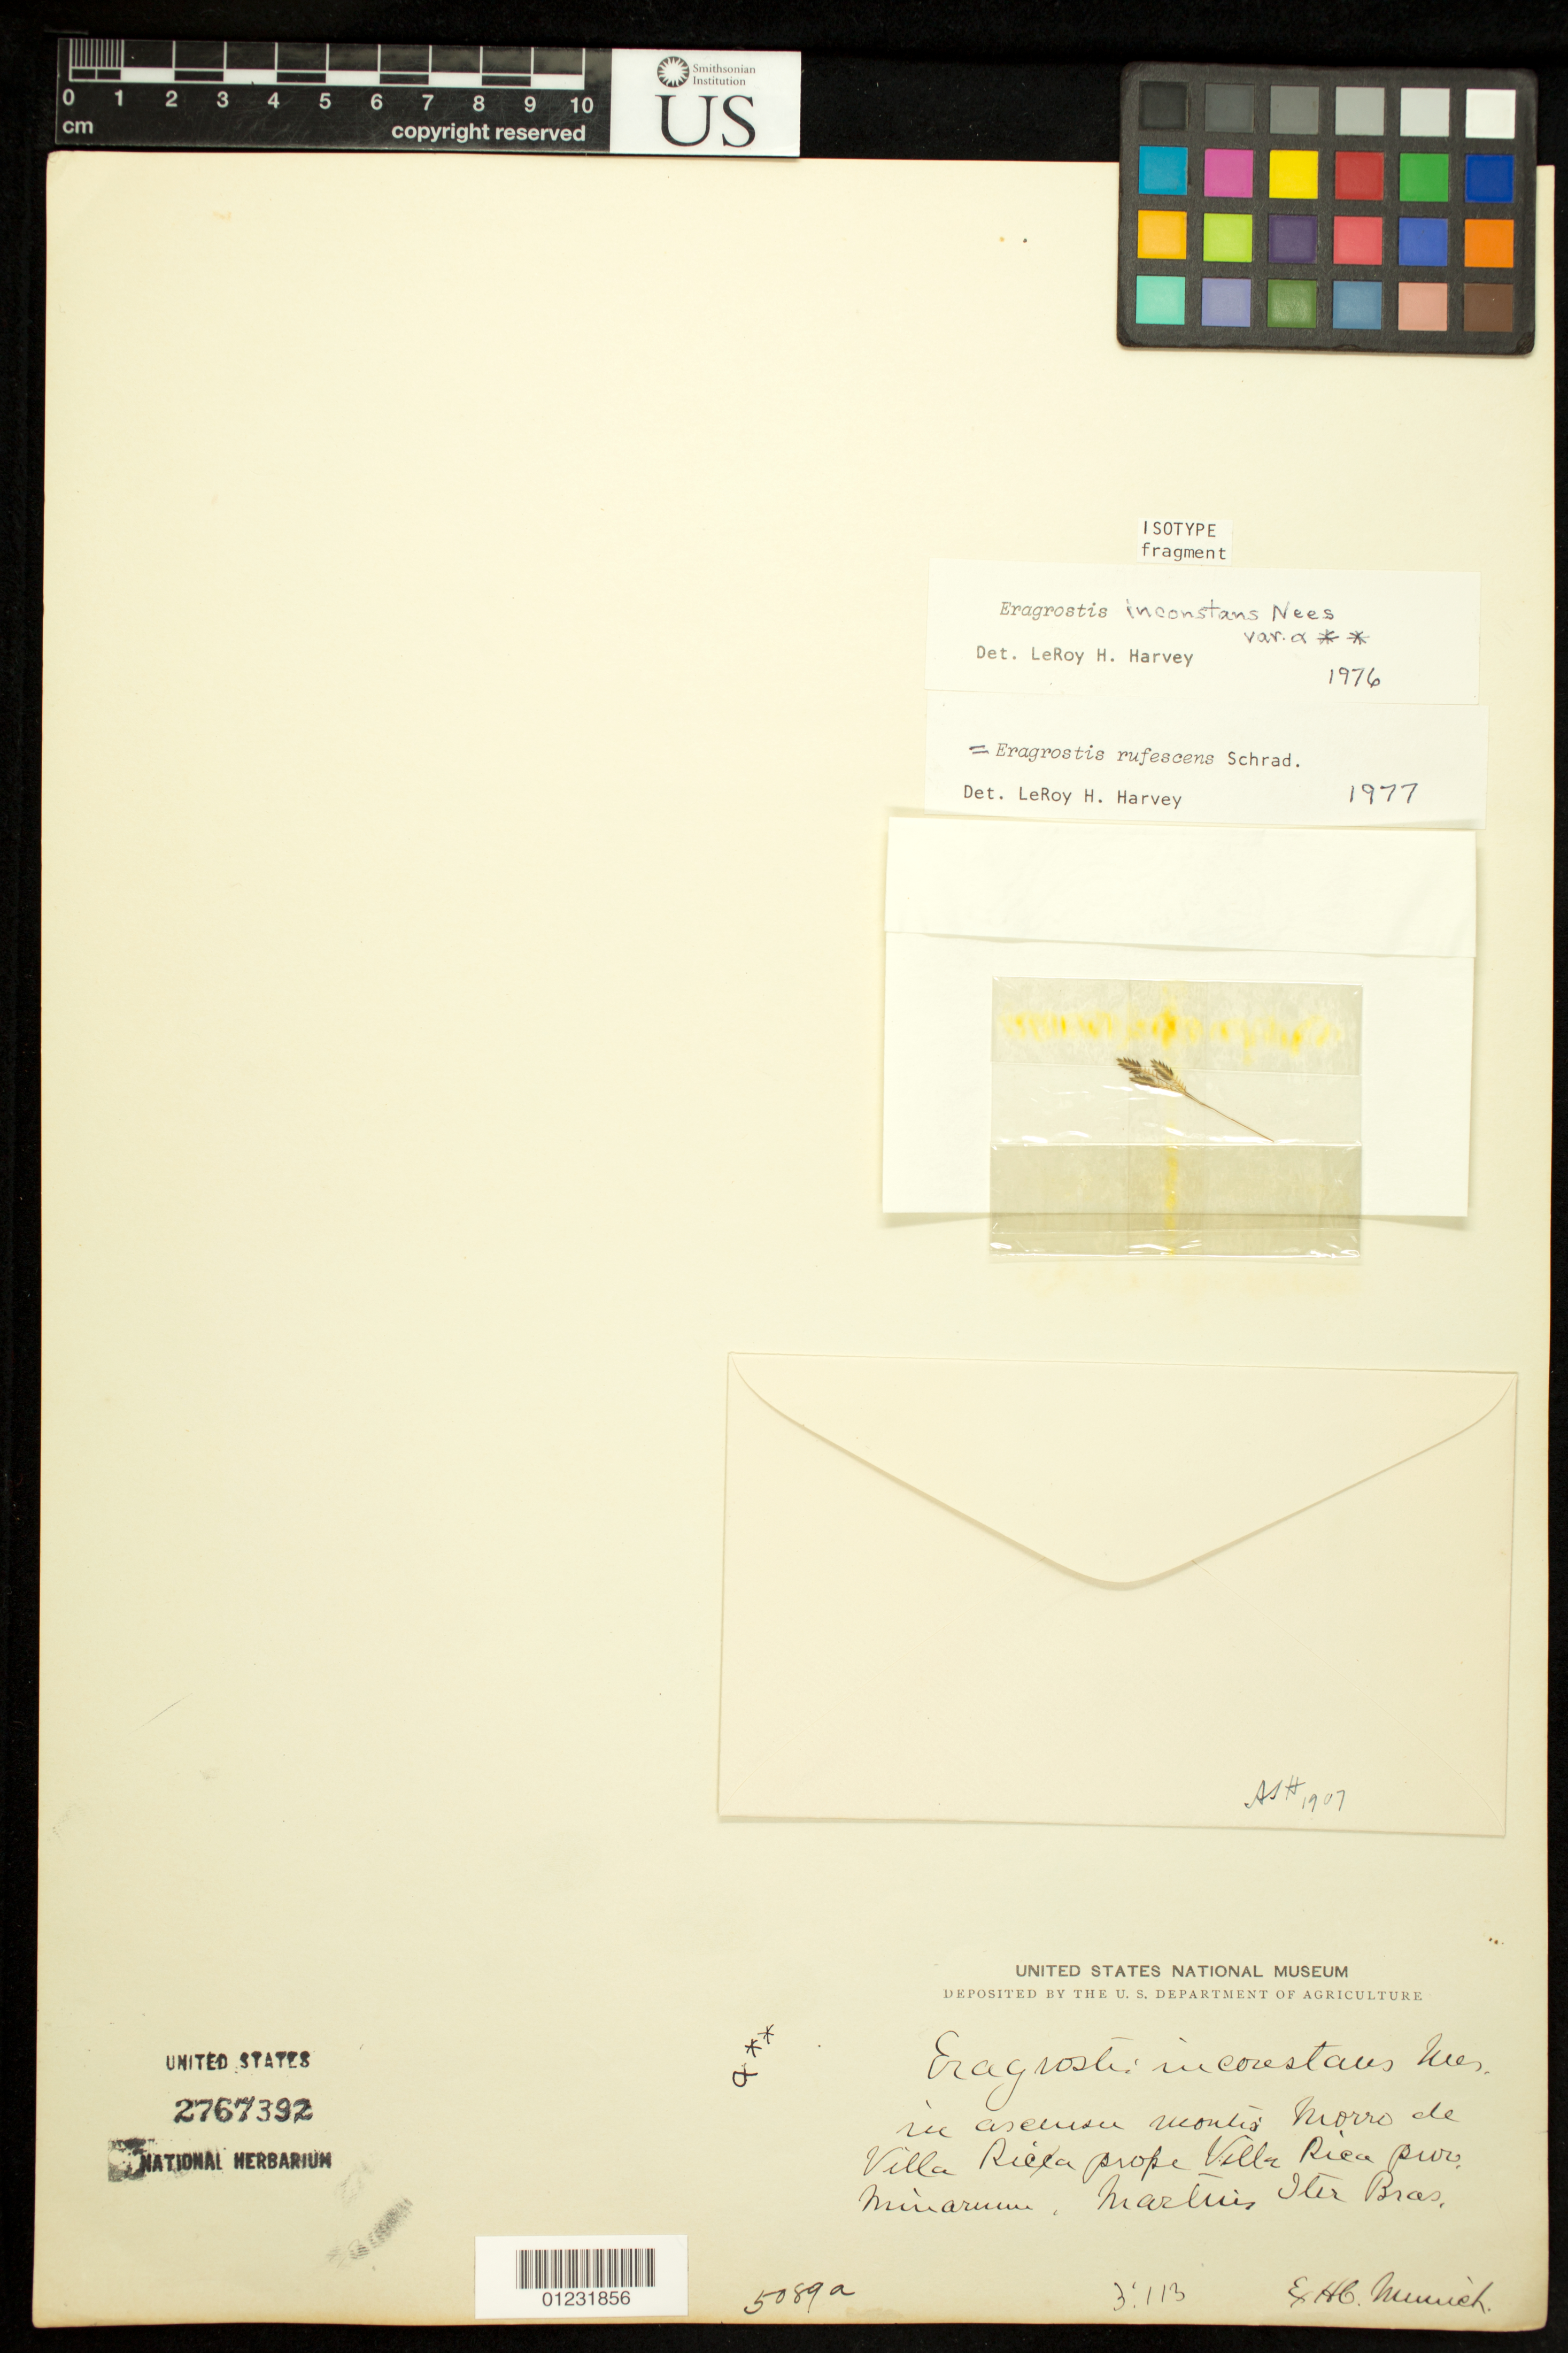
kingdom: Plantae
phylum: Tracheophyta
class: Liliopsida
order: Poales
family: Poaceae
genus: Eragrostis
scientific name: Eragrostis inconstans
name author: Nees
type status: Syntype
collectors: C. F. Martius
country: Brazil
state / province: Minas Gerais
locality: Villa Rica.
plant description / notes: Fragmentary material of type specimen ex herb. Munich.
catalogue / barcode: US 2767392